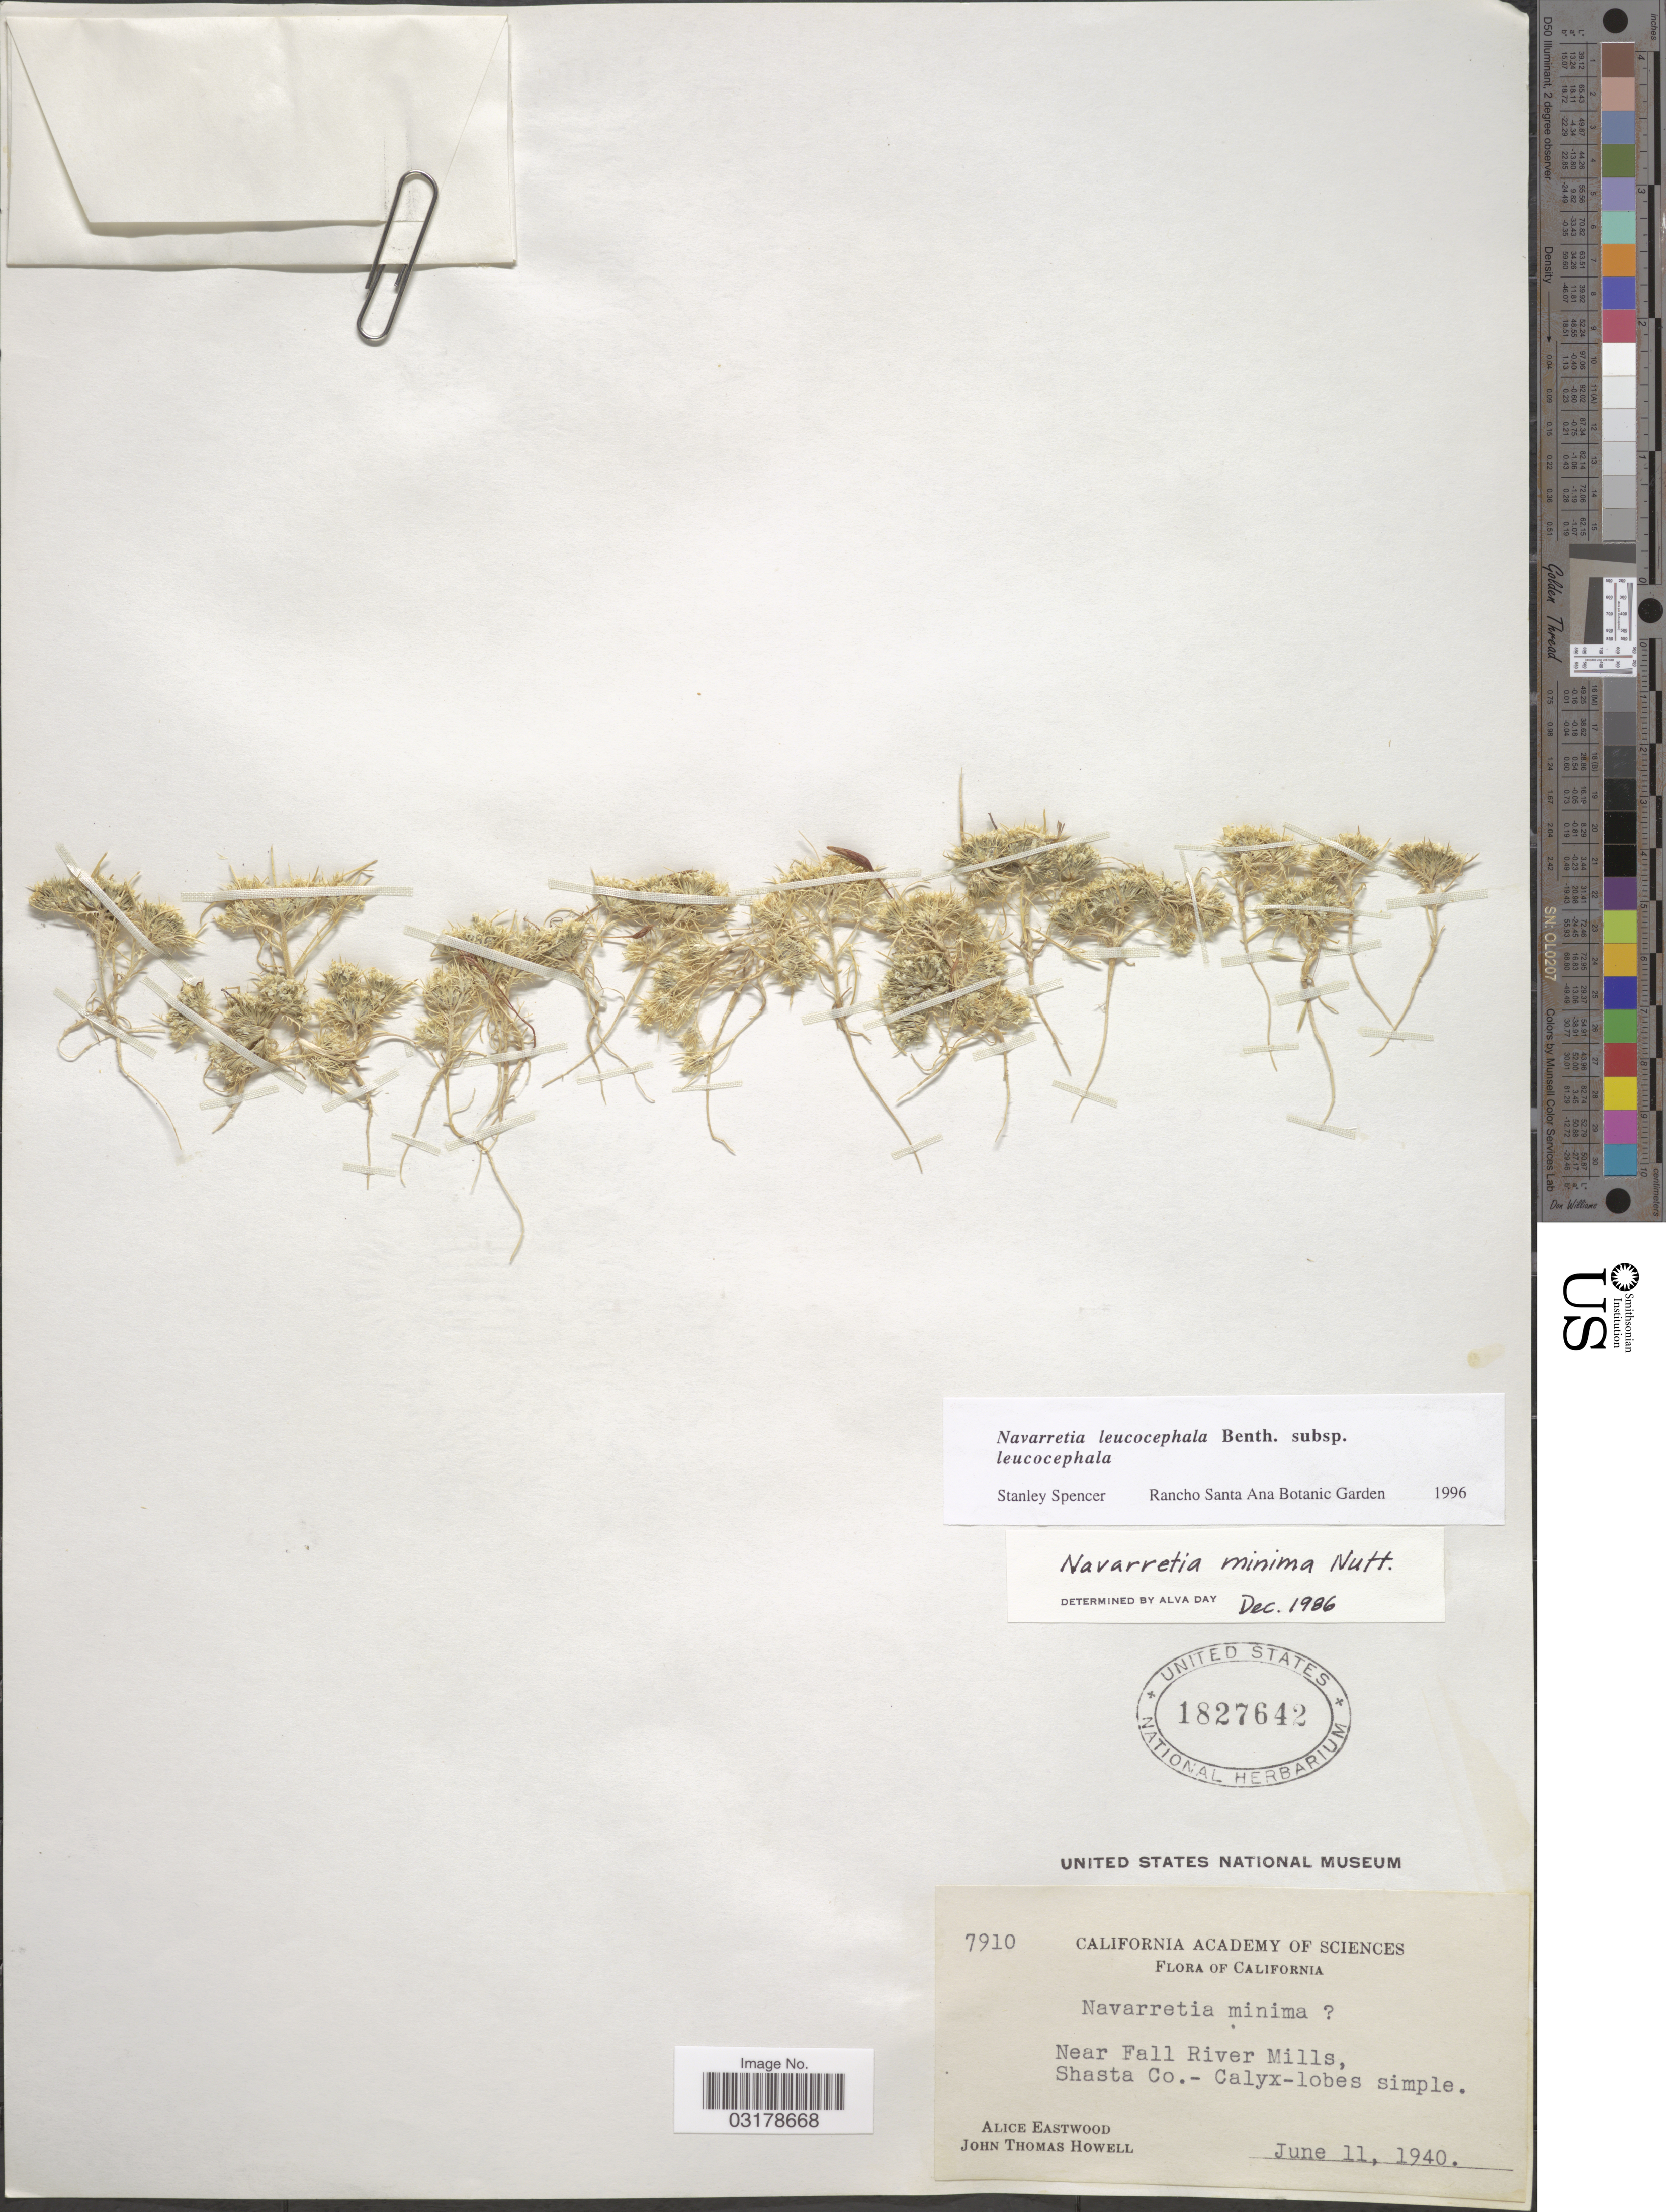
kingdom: Plantae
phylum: Tracheophyta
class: Magnoliopsida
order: Ericales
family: Polemoniaceae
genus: Navarretia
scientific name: Navarretia leucocephala subsp. leucocephala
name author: Benth.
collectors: A. Eastwood & J. T. Howell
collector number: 7910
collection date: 1940-06-11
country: United States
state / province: California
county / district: Shasta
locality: Near Fall River Mills, Shasta Co.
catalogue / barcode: US 1827642